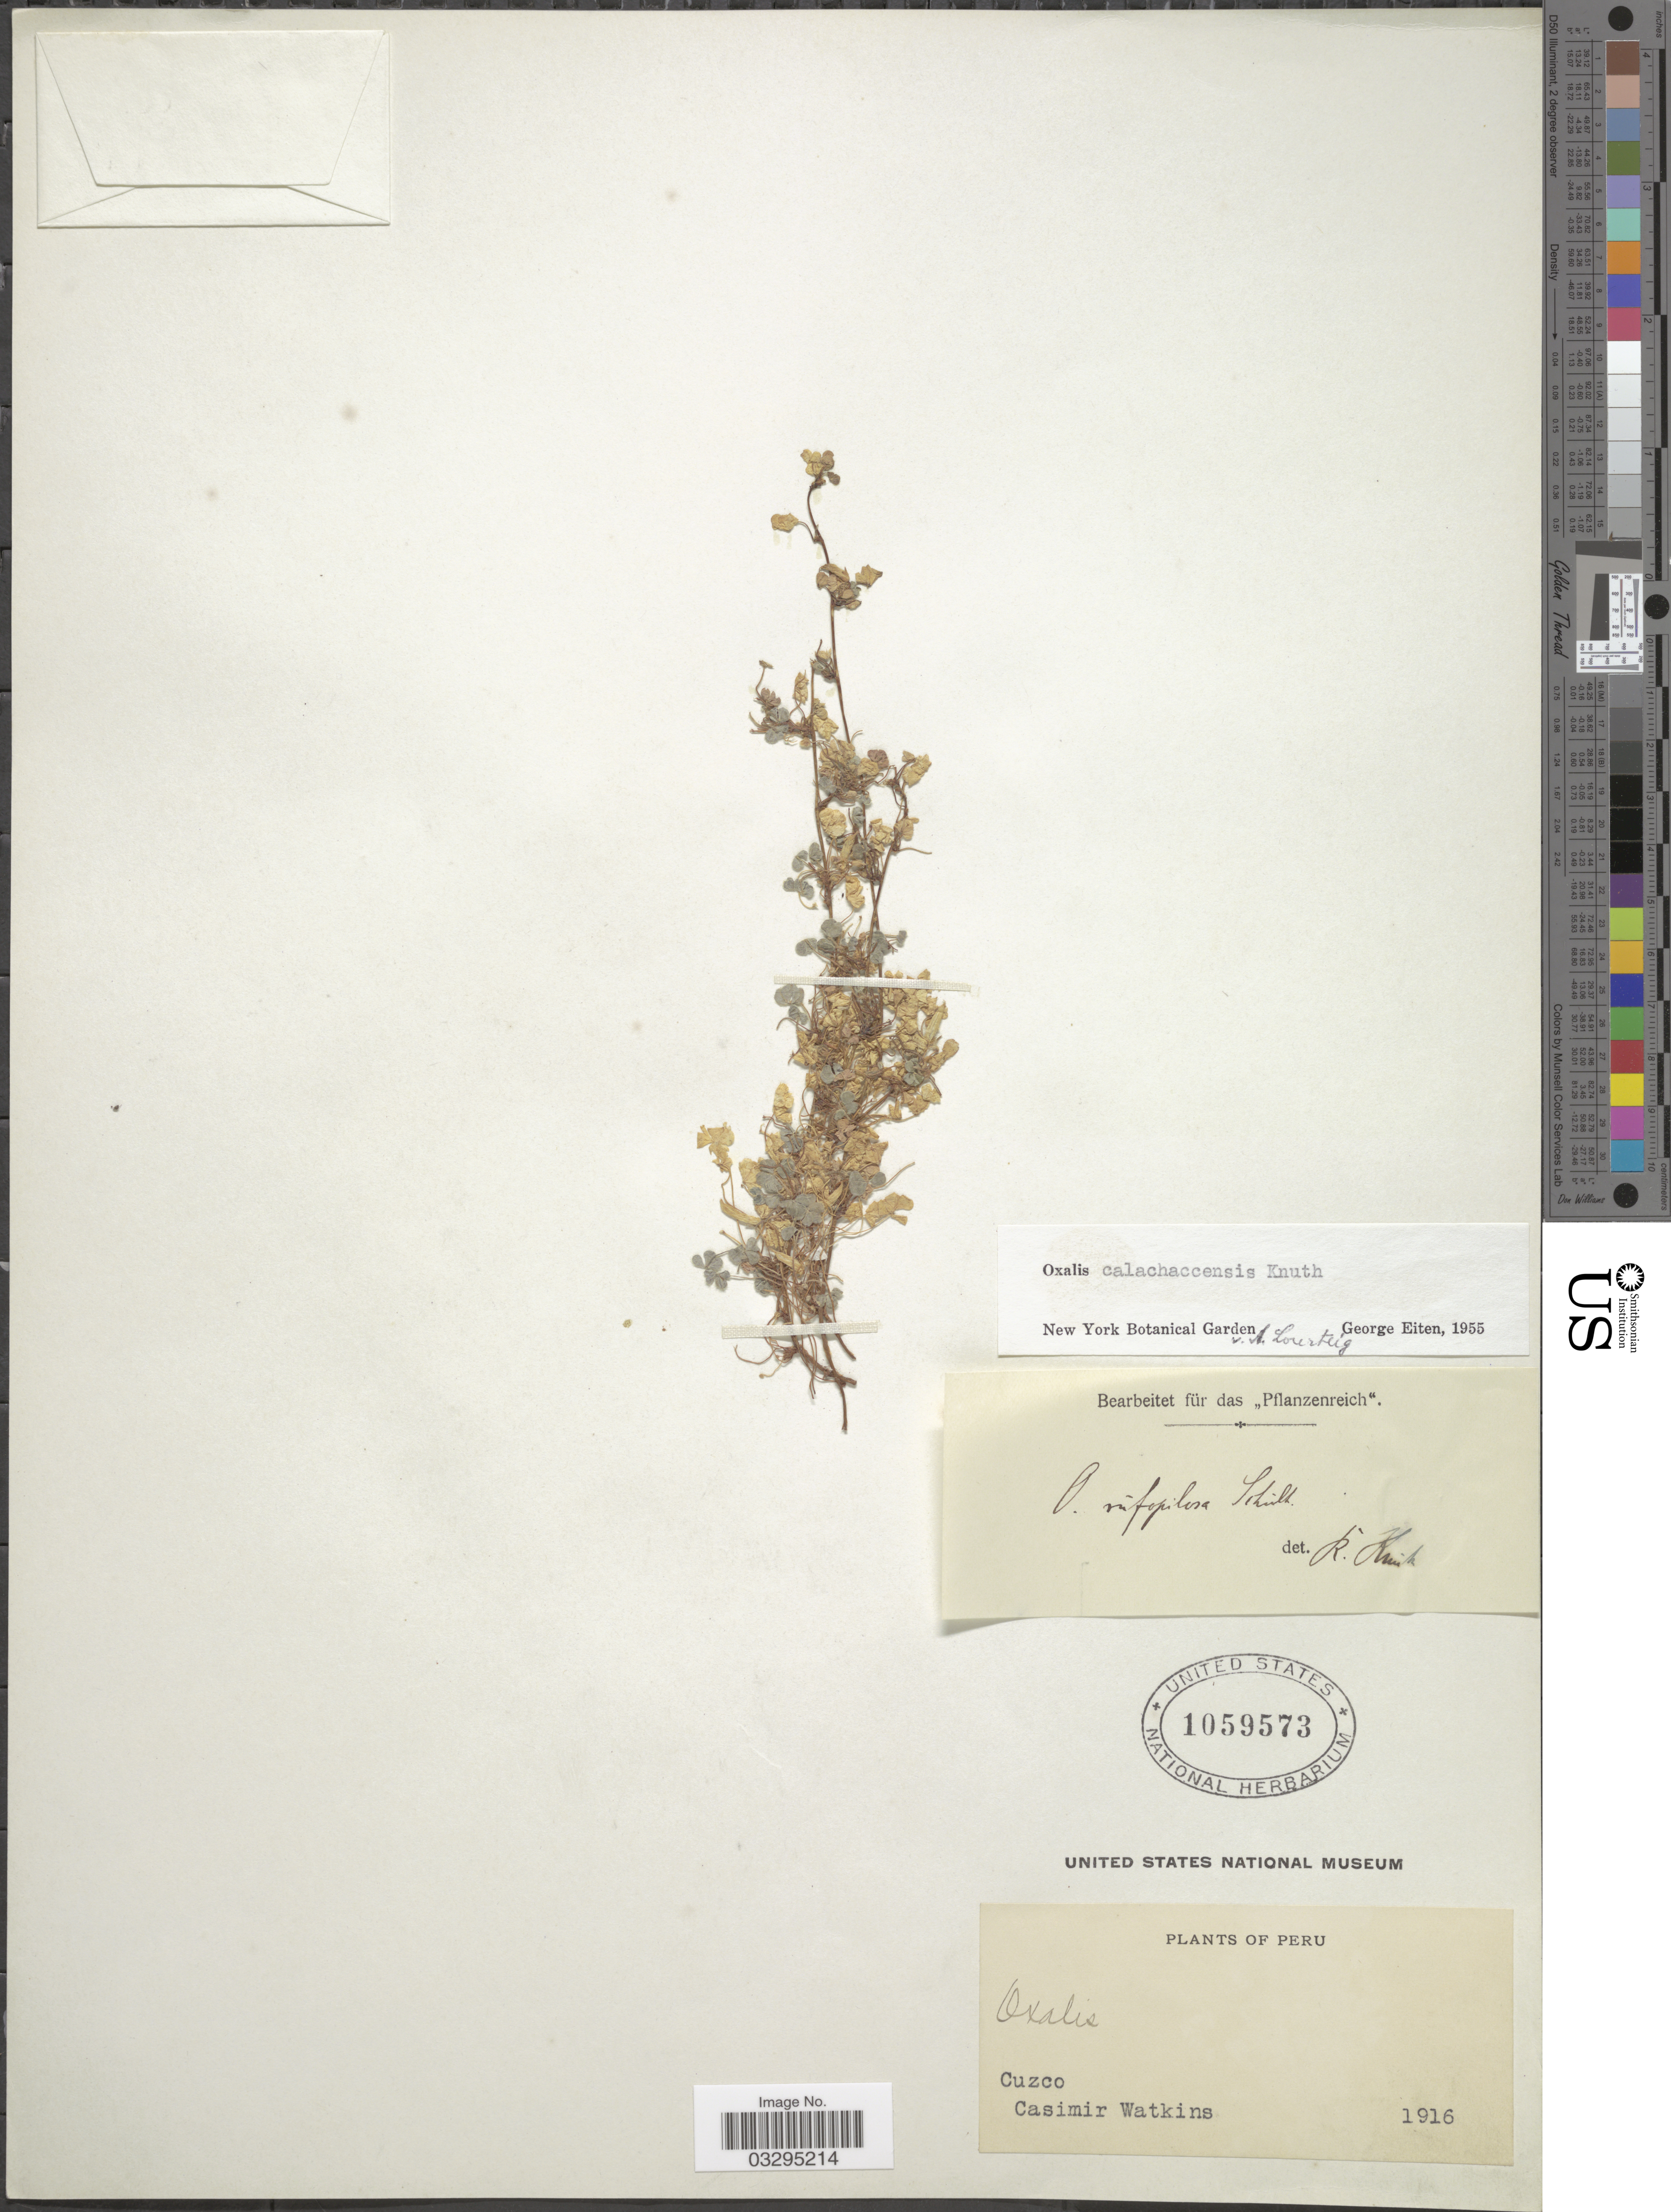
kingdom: Plantae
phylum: Tracheophyta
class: Magnoliopsida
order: Oxalidales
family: Oxalidaceae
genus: Oxalis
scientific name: Oxalis calachaccensis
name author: R. Knuth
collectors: C. Watkins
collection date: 1916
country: Peru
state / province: Cusco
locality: Cuzco.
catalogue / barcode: US 1059573